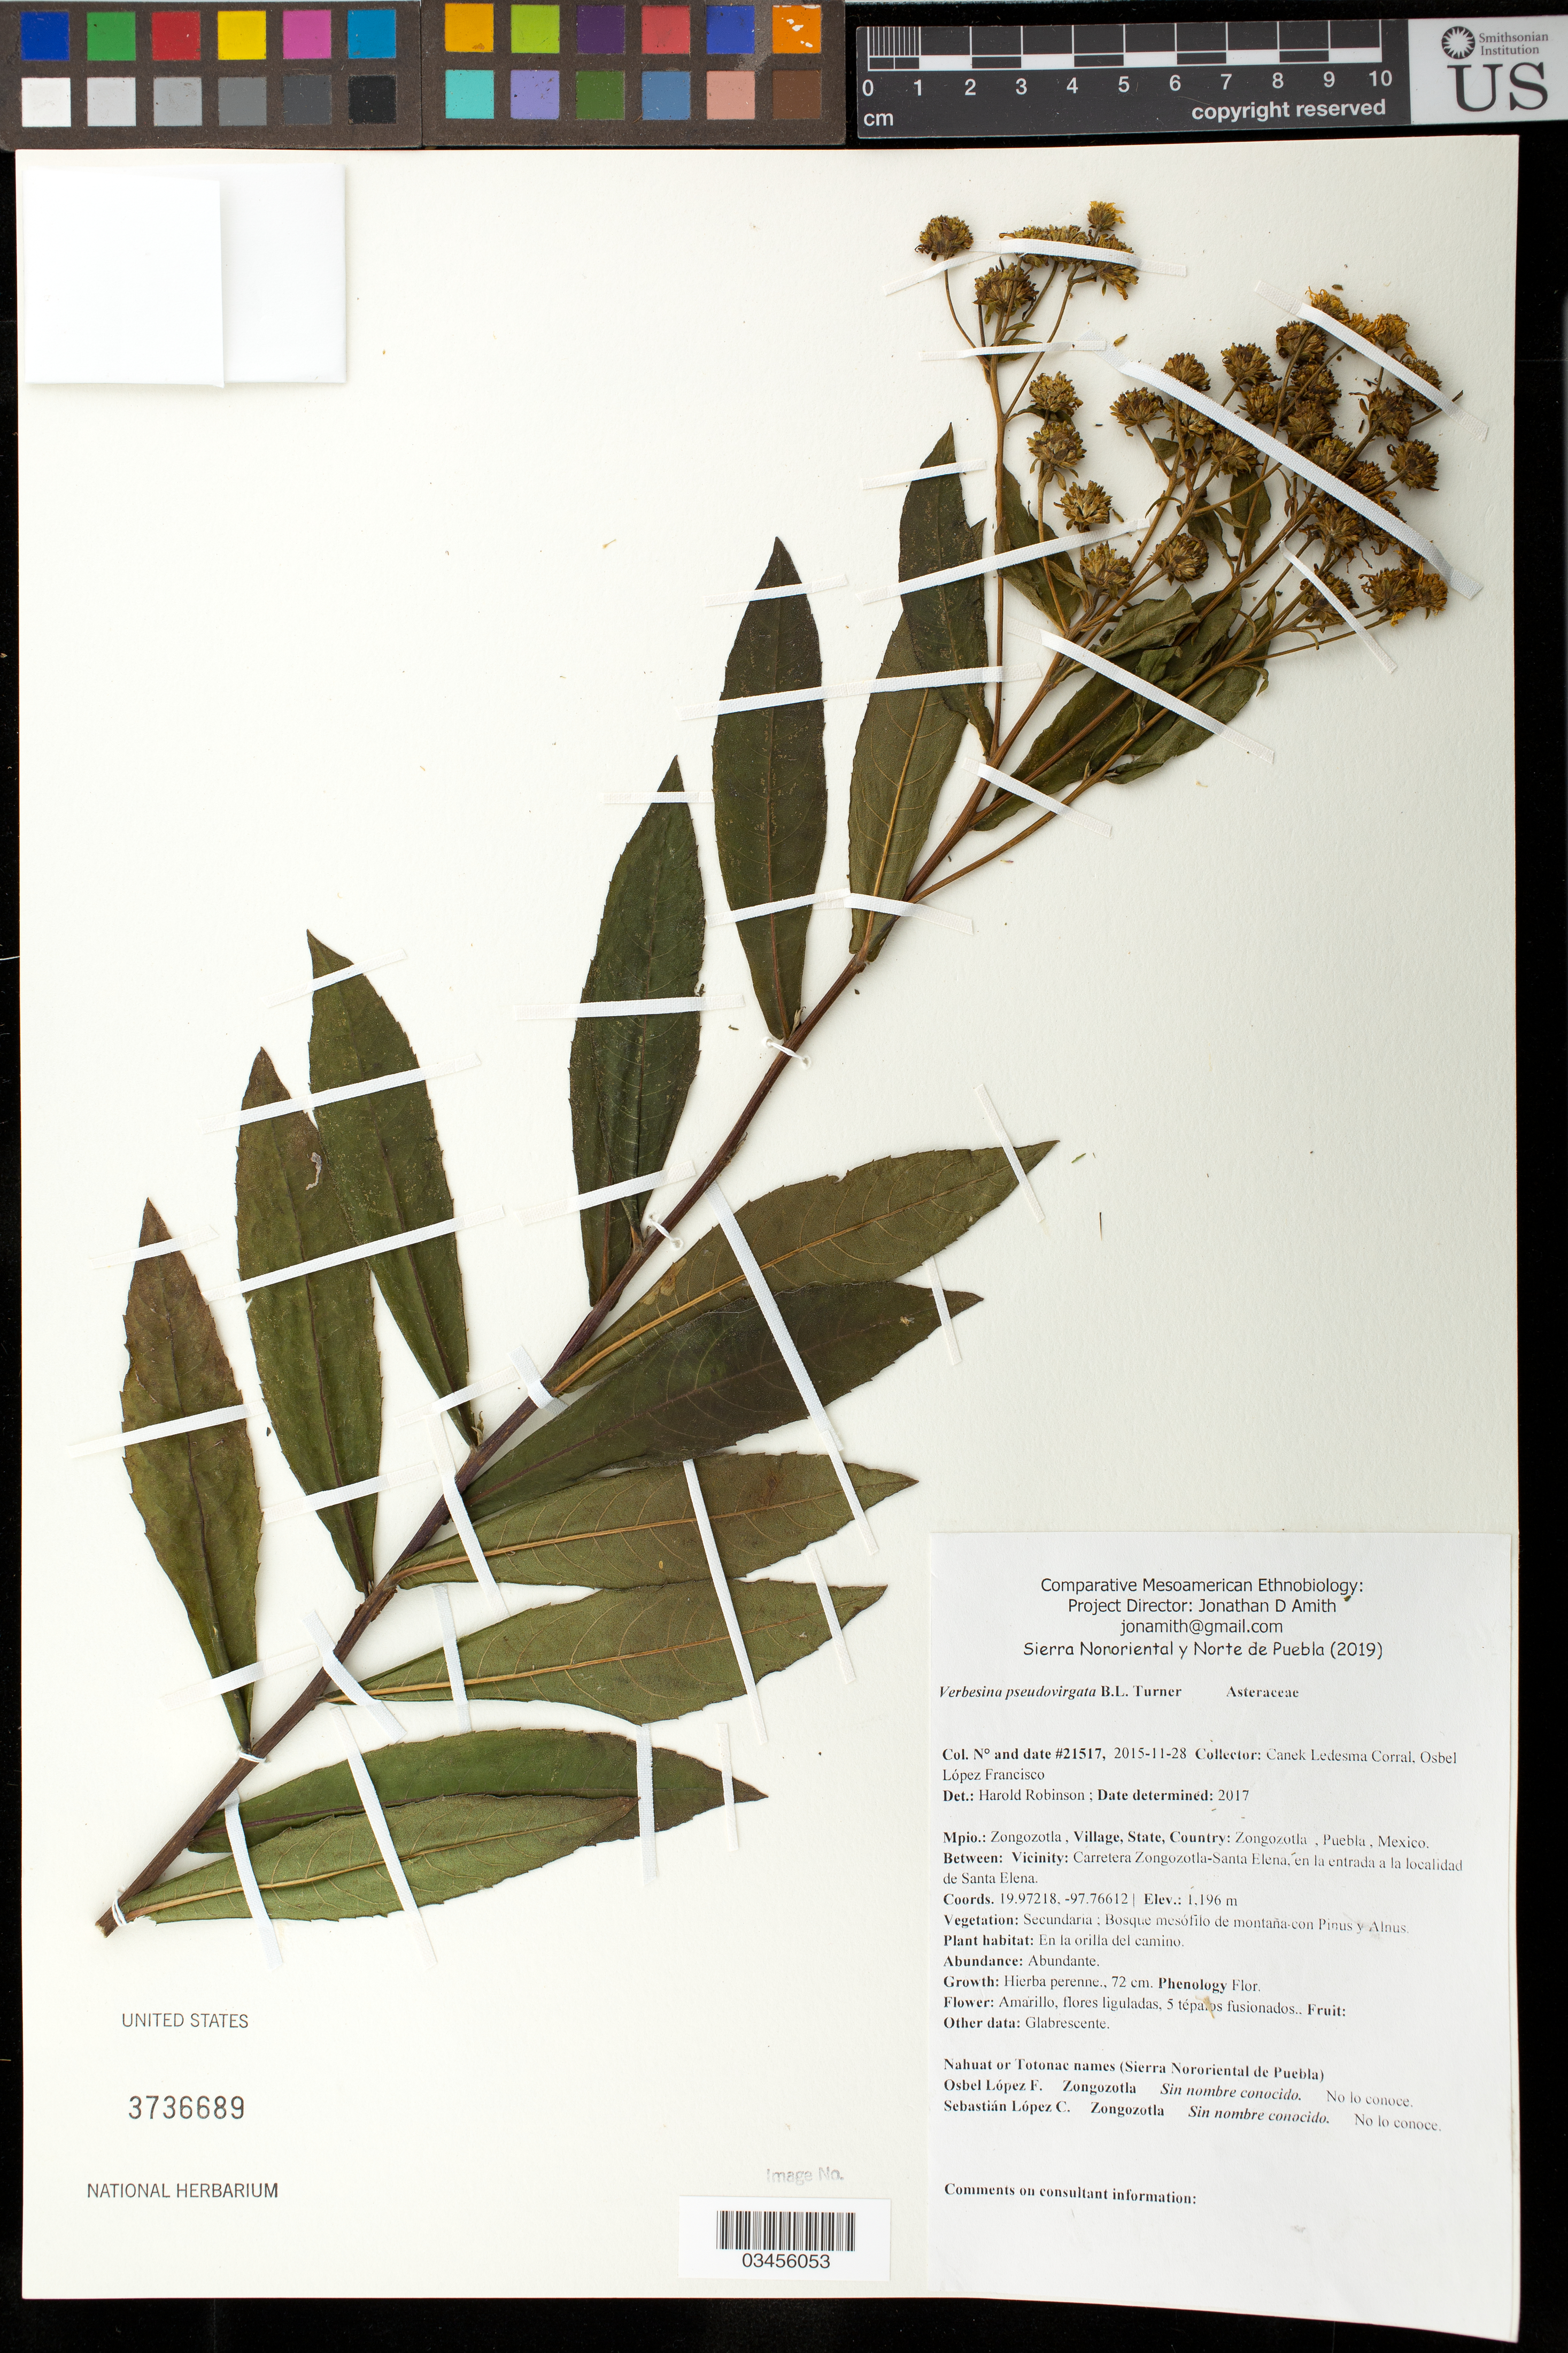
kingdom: Plantae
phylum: Tracheophyta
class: Magnoliopsida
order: Asterales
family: Asteraceae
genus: Verbesina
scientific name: Verbesina pseudovirgata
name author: B.L. Turner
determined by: Robinson, Harold E., (US)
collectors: Canek Ledesma C. & O. López Francisco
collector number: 21517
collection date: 2015-11-28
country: México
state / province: Puebla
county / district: Zongozotla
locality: PUEBLO: Zongozotla ; LOCALIDAD EXACTA: Carretera Zongozotla-Santa Elena, en la entrada a la localidad de Santa Elena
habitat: Bosque mesófilo de montaña con Pinus y Alnus | En la orilla del camino.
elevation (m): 1196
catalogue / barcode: US 3736689